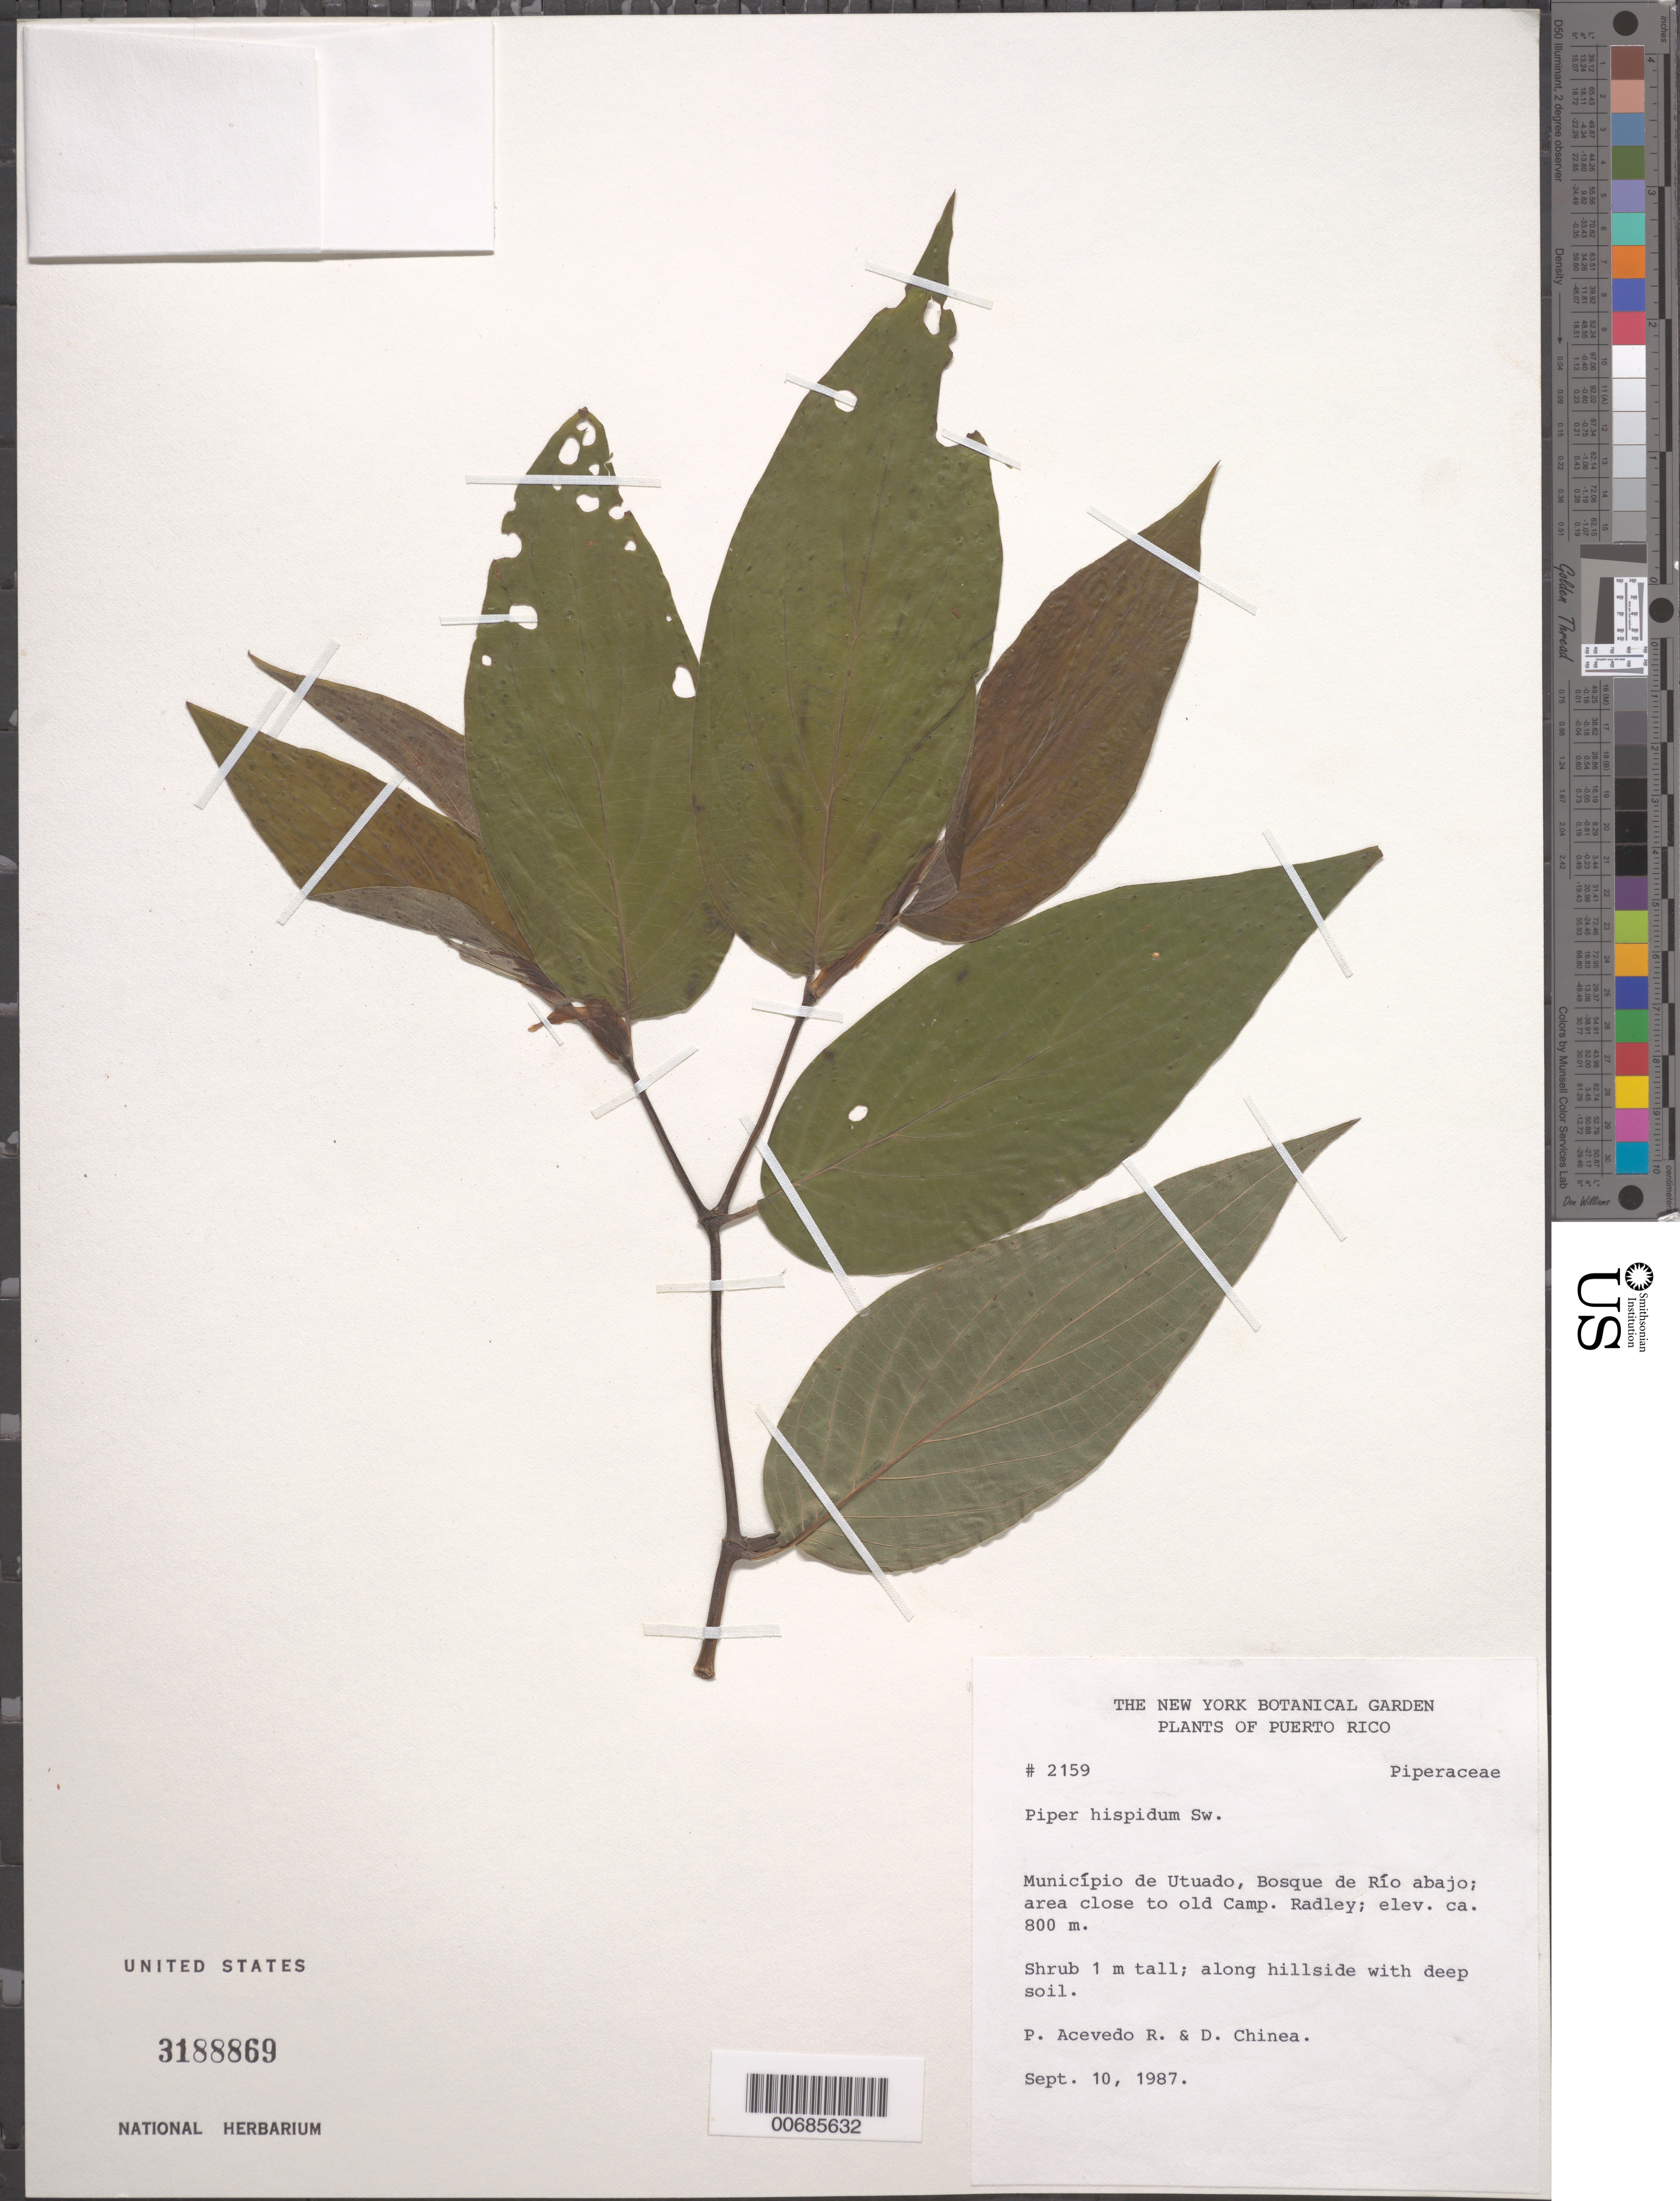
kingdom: Plantae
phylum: Tracheophyta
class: Magnoliopsida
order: Piperales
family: Piperaceae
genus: Piper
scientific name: Piper hispidum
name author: Sw.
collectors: P. Acevedo R. & D. Chinea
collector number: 2159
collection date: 1987-09-10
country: Puerto Rico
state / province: Utuado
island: Puerto Rico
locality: Município de Utuado, Bosque de Río abajo; area close to old Camp. Radley. Along hillside with deep soil.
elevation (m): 800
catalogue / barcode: US 3188869